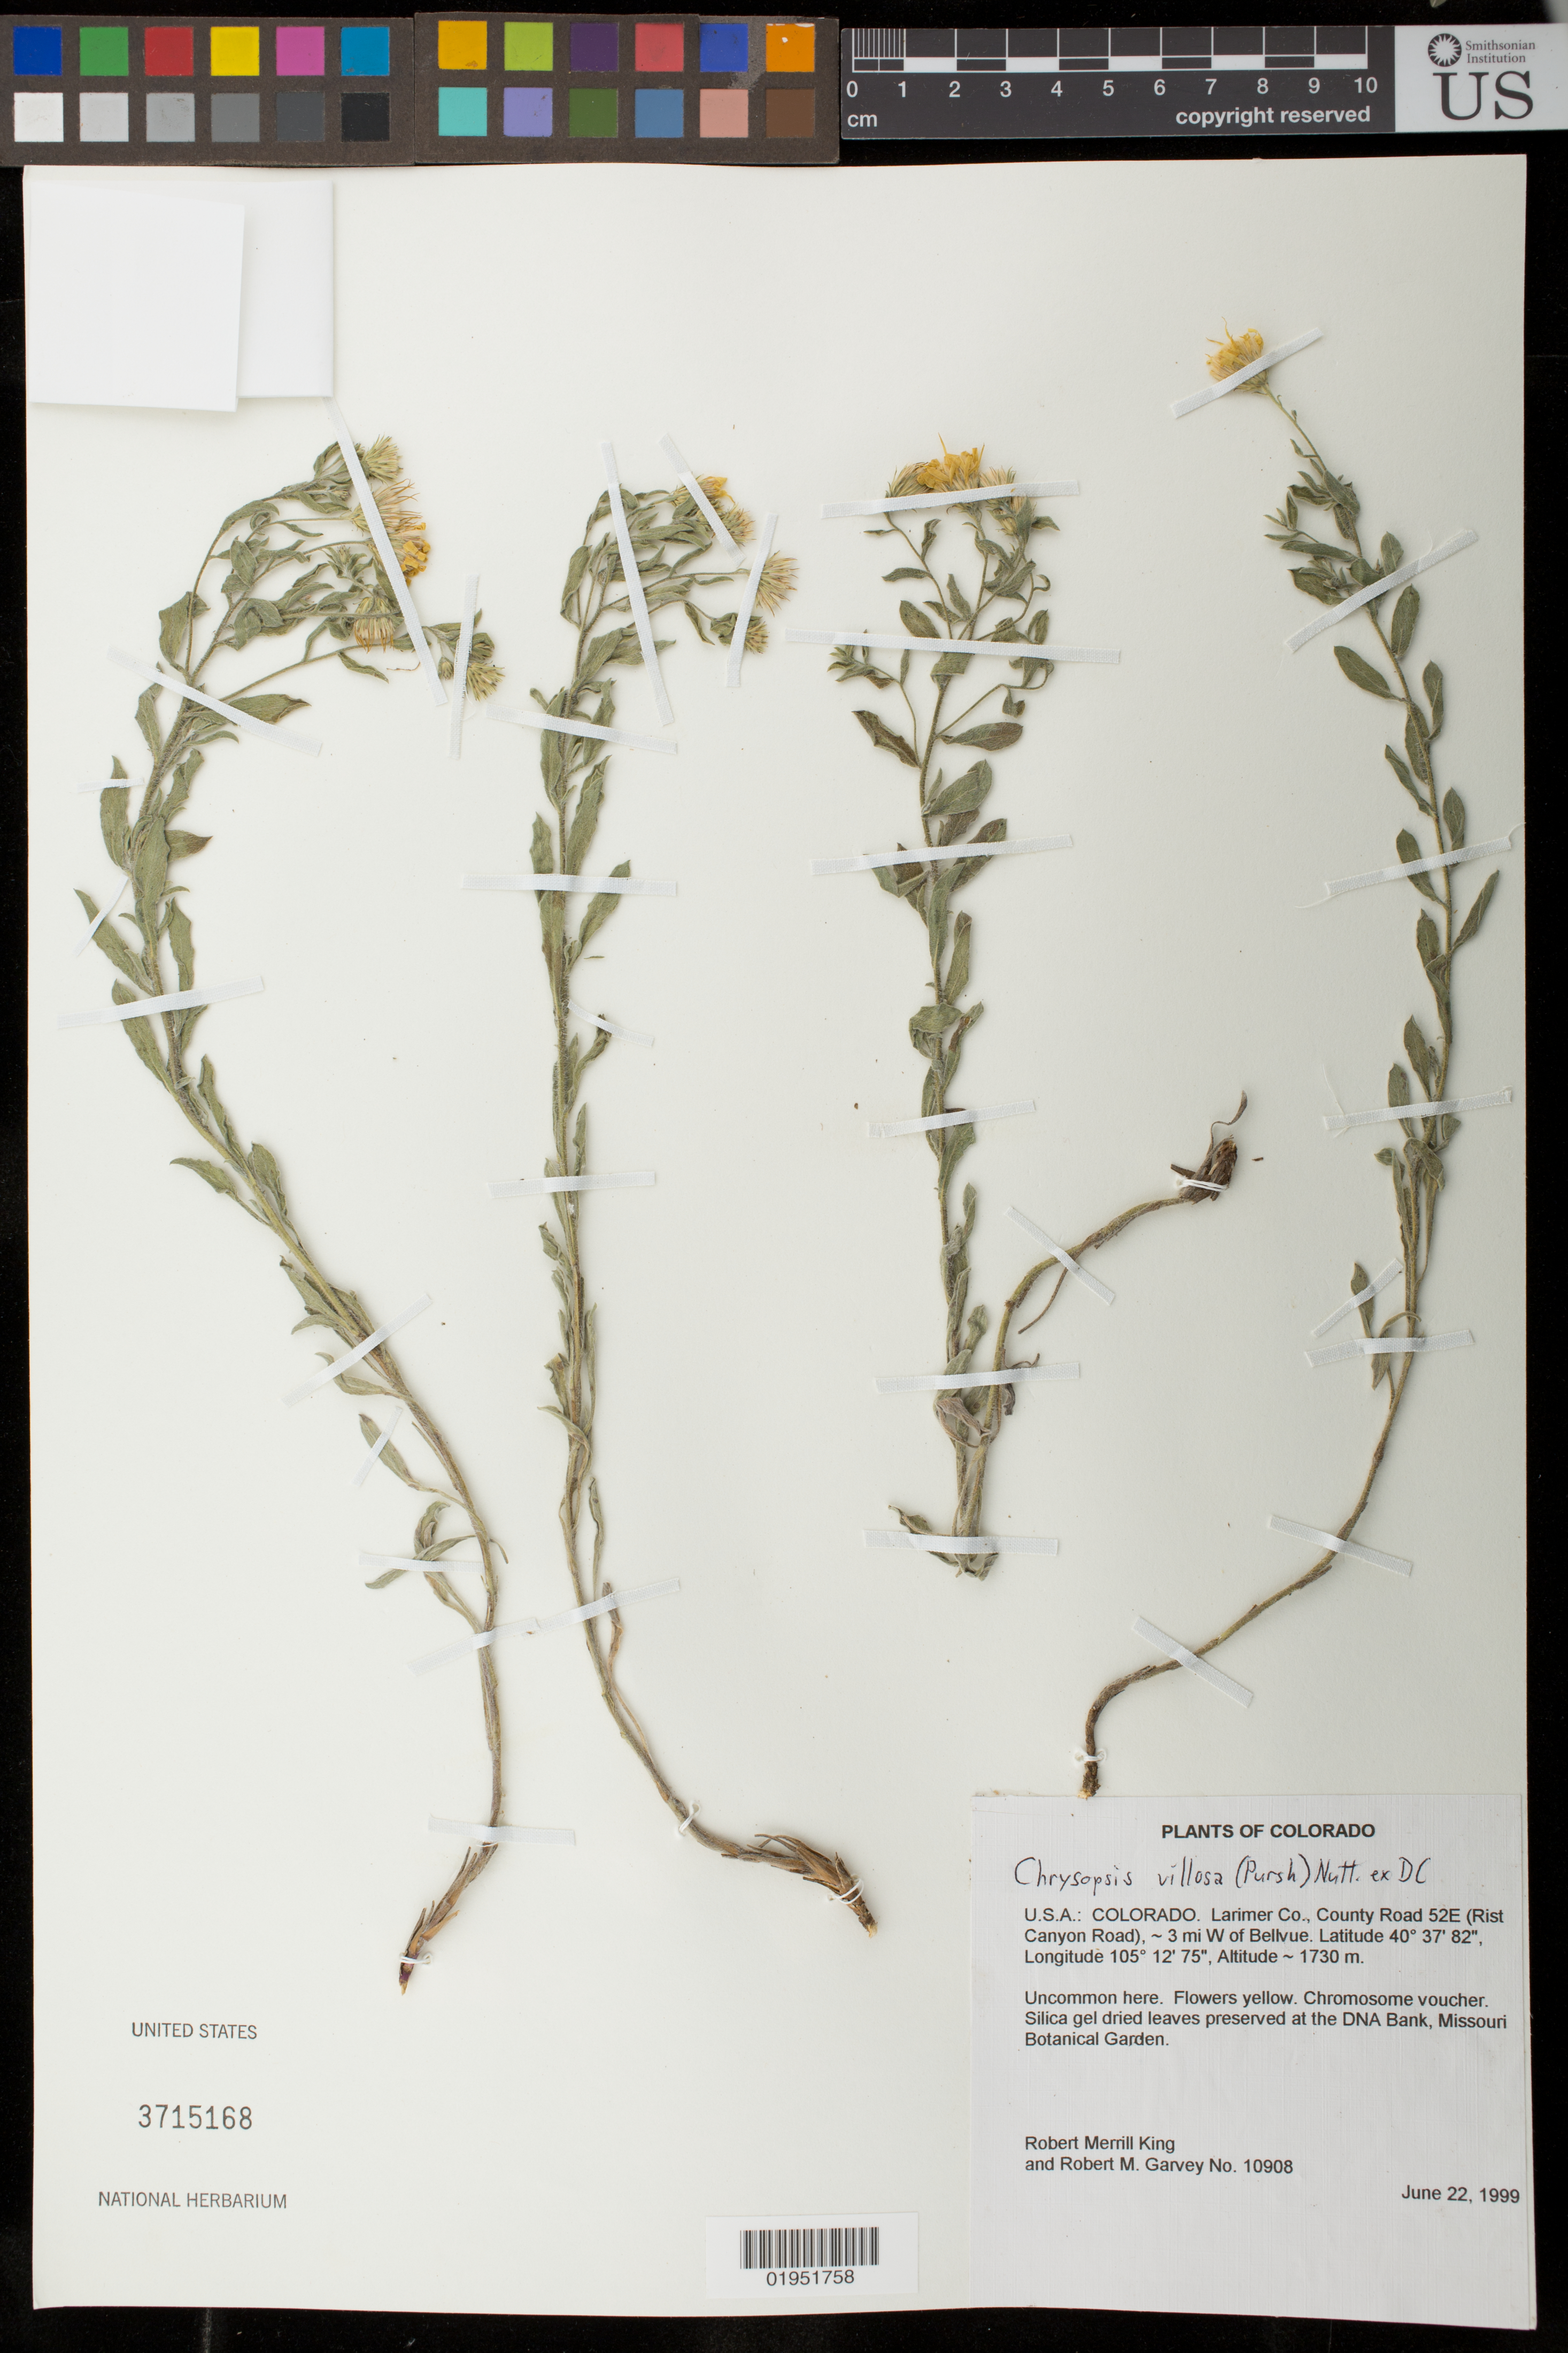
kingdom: Plantae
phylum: Tracheophyta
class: Magnoliopsida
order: Asterales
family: Asteraceae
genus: Chrysopsis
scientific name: Chrysopsis villosa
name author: (Pursh) Nutt. ex DC.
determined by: Robinson, Harold E., (US)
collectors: R. M. King & R. Garvey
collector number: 10908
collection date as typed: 22 Jun 1999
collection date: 1999-06-22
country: United States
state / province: Colorado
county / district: Larimer Co.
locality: County Road 52E (Rist Canyon Road), ca. 3 mi W of Bellvue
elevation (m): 1730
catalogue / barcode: US 3715168